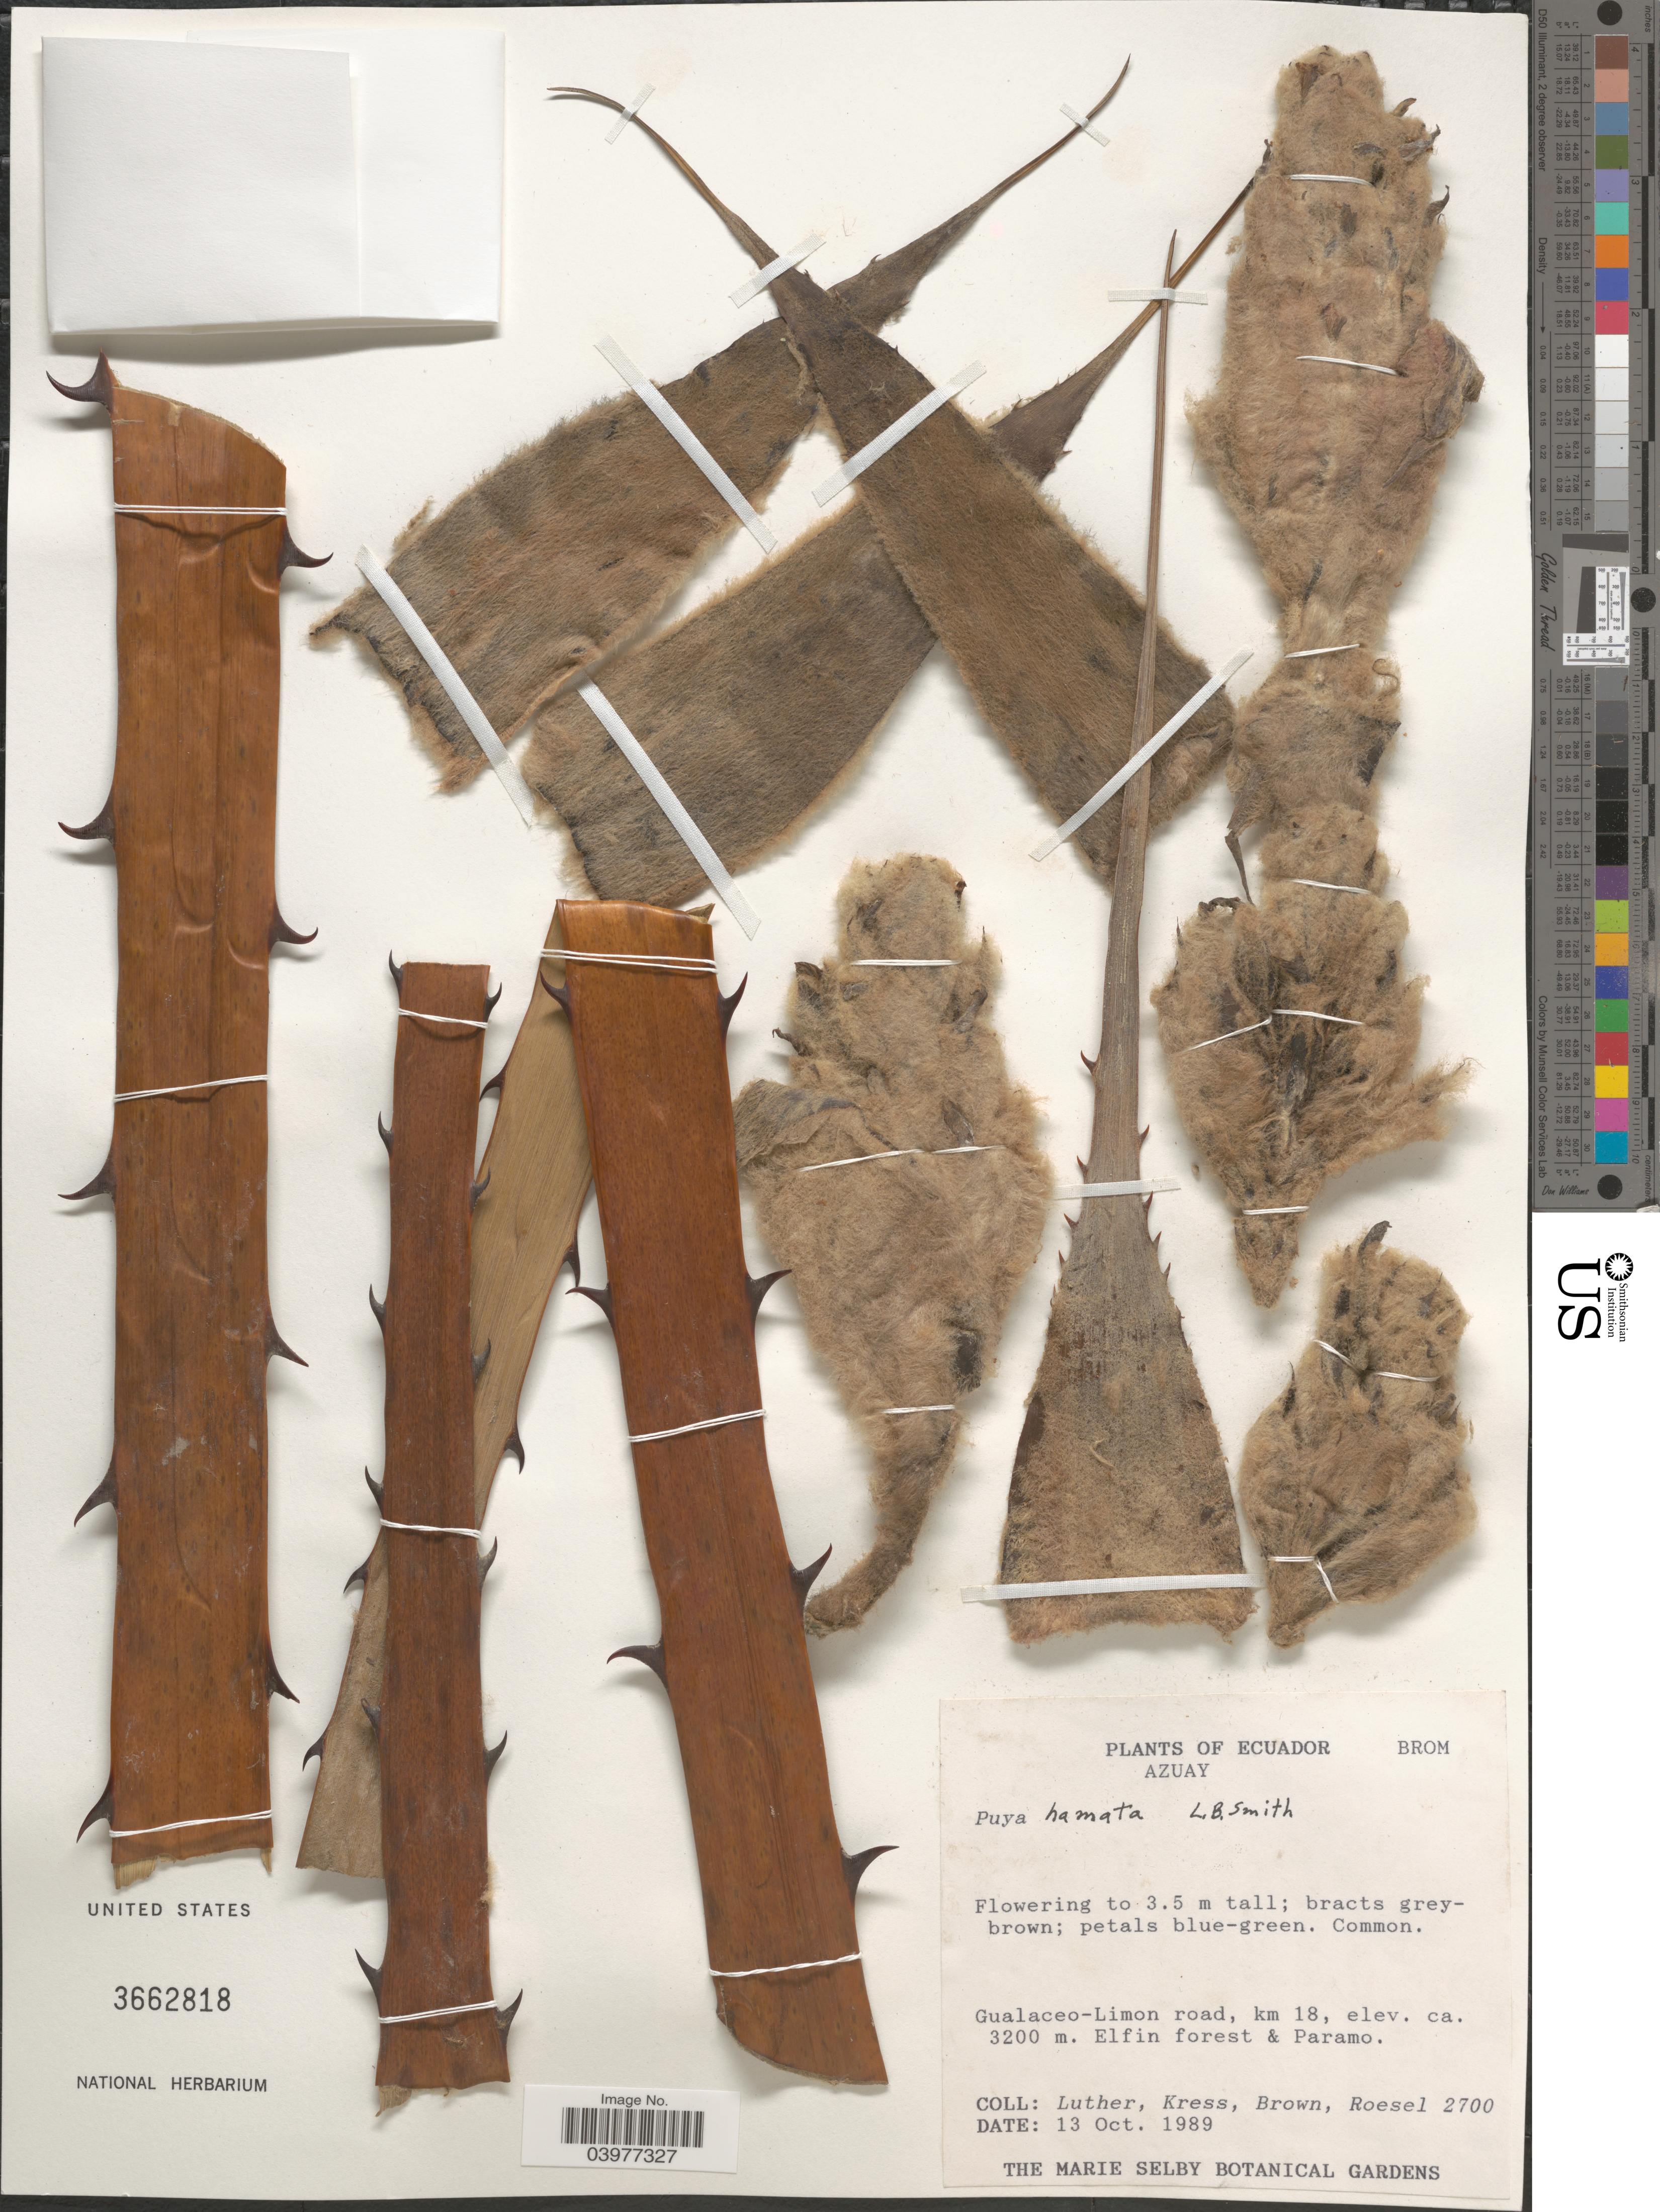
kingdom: Plantae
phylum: Tracheophyta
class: Liliopsida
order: Poales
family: Bromeliaceae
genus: Puya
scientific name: Puya hamata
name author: L.B. Sm.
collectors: -- Luther, -- Kress, -- Brown & Roesel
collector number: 2700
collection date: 1989-10-13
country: Ecuador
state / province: Azuay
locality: Gualaceo-Limon road, km 18. Elfin forest & Paramo.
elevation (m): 3200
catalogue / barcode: US 3662818